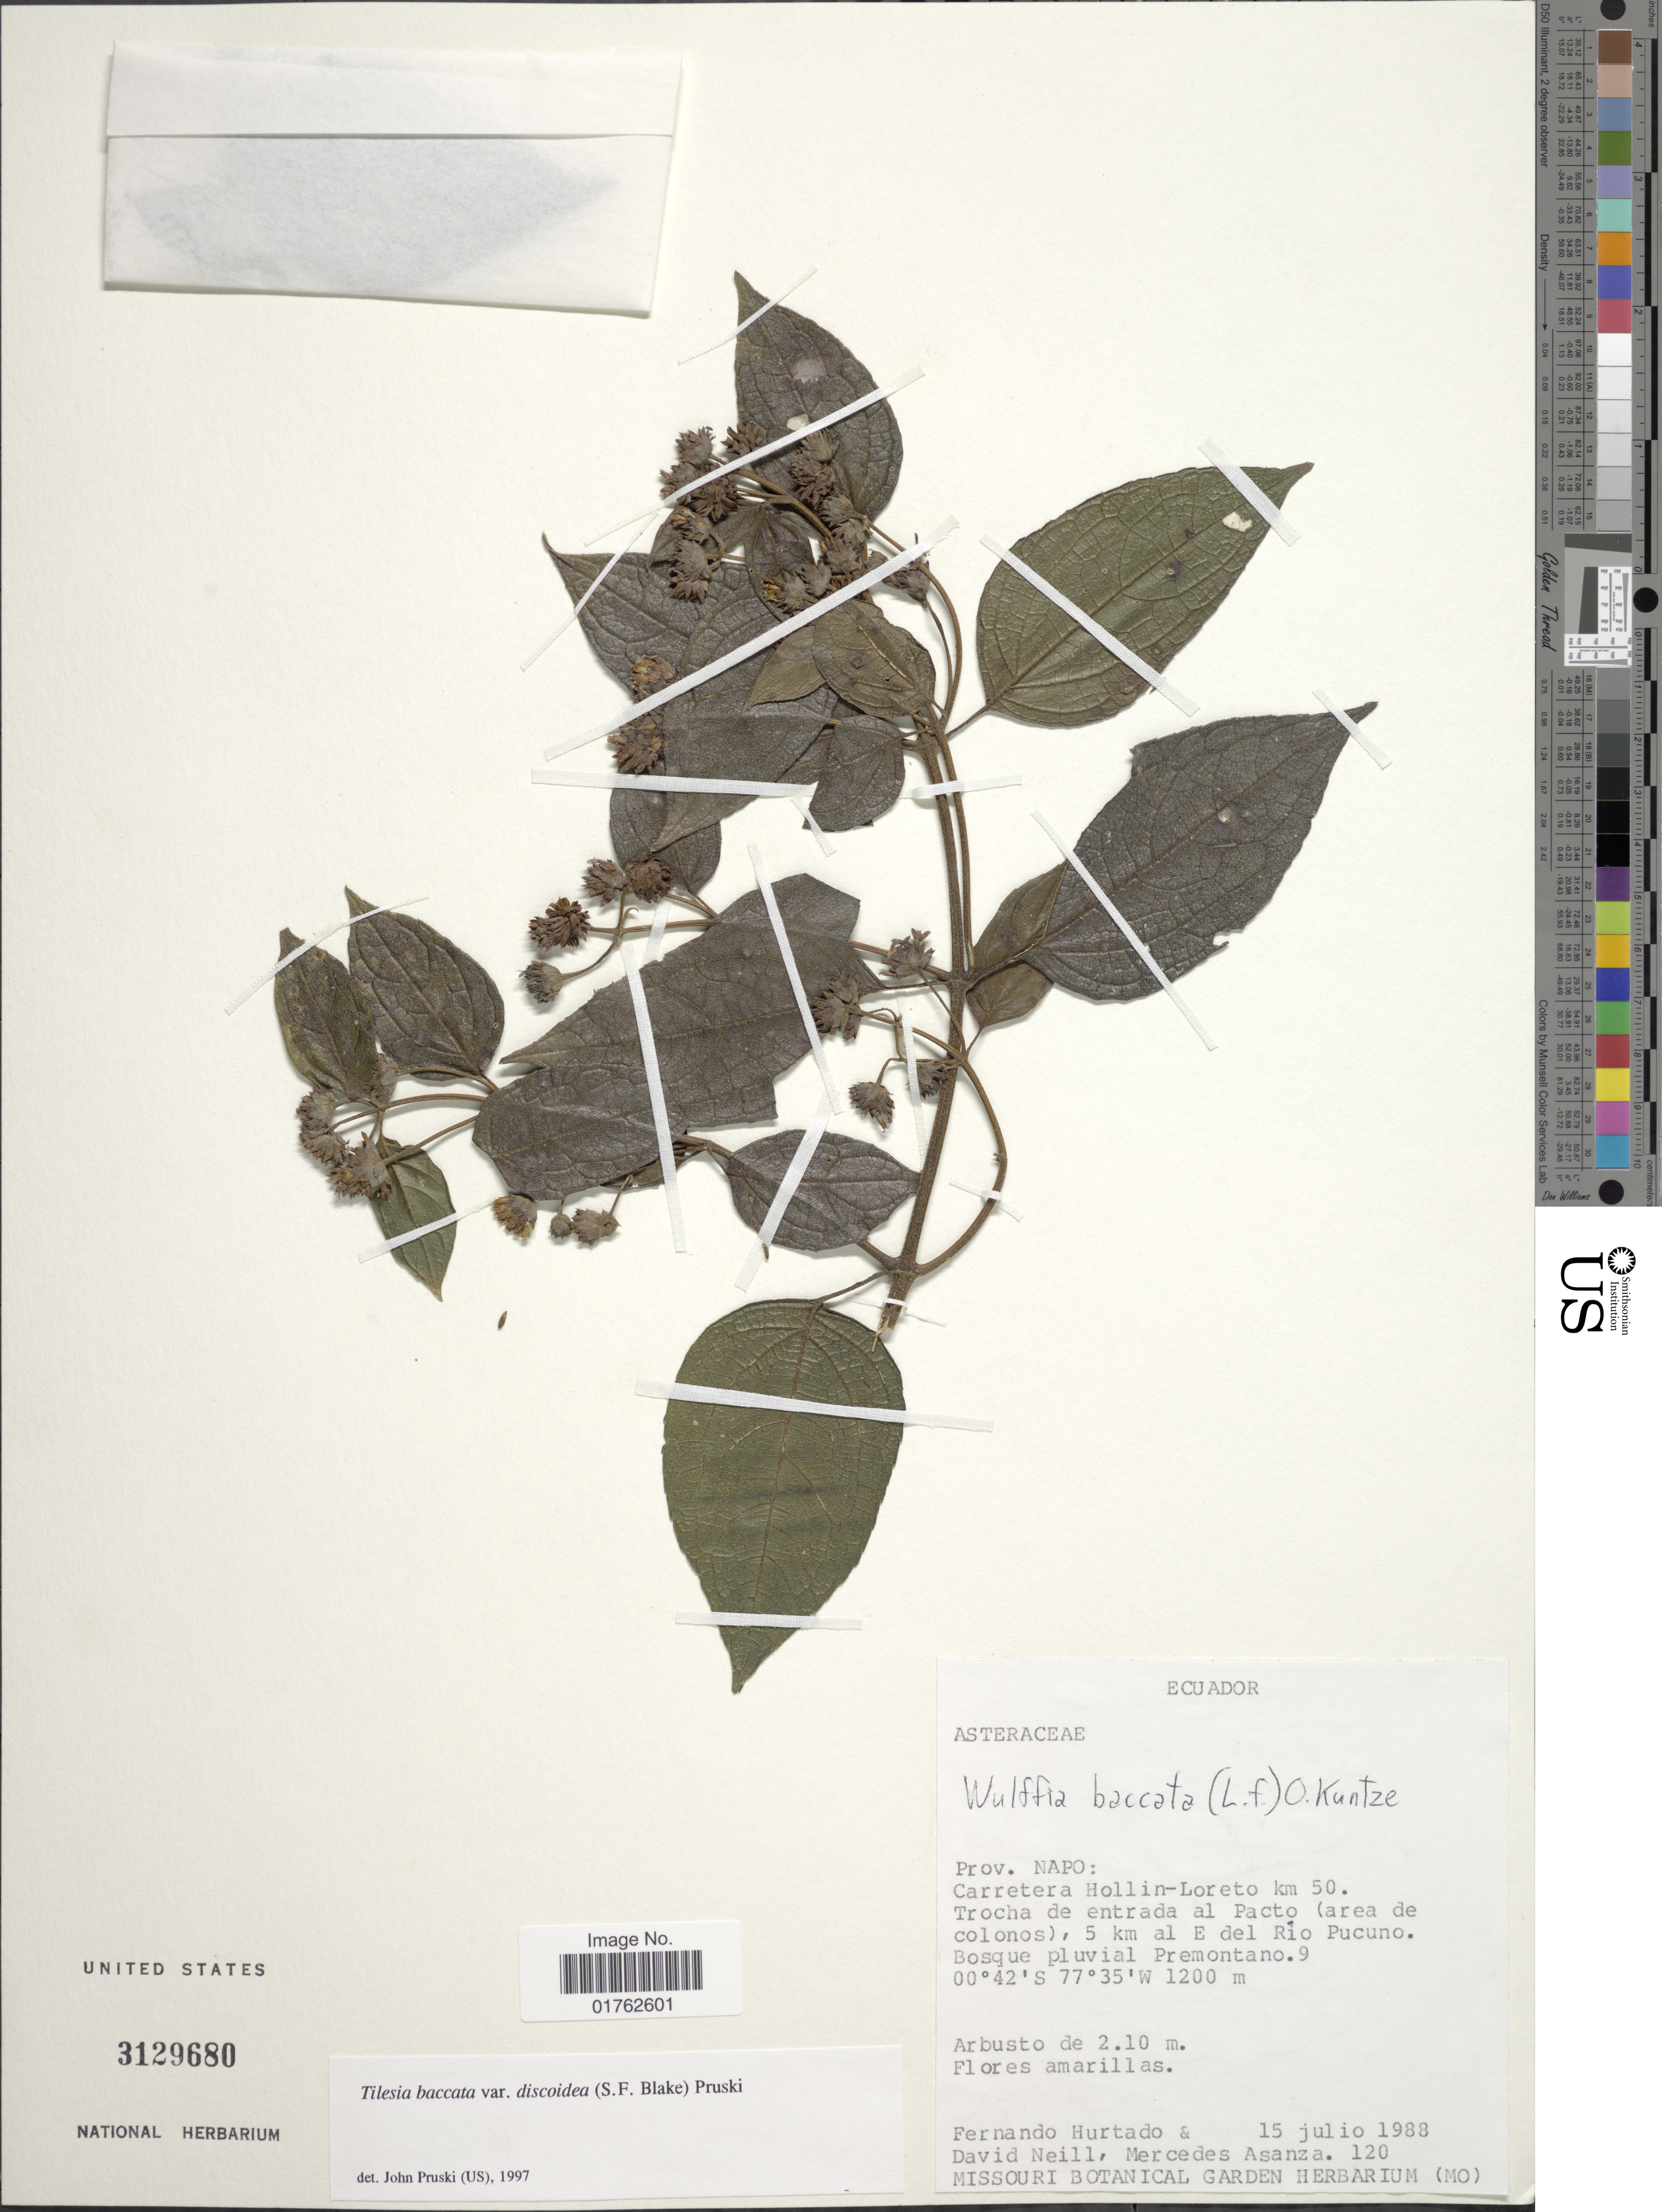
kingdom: Plantae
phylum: Tracheophyta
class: Magnoliopsida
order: Asterales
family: Asteraceae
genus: Wulffia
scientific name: Wulffia baccata var. discoidea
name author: S.F. Blake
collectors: F. Hurtado, D. Neill & M. Asanza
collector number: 120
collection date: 1988-07-15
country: Ecuador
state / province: Napo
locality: Carretera Hollin-Loreto km 50, Trocha de entrada al Pacto (Area de colonos), 5 km al E del Rio Pucuno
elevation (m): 1200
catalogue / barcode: US 3129680